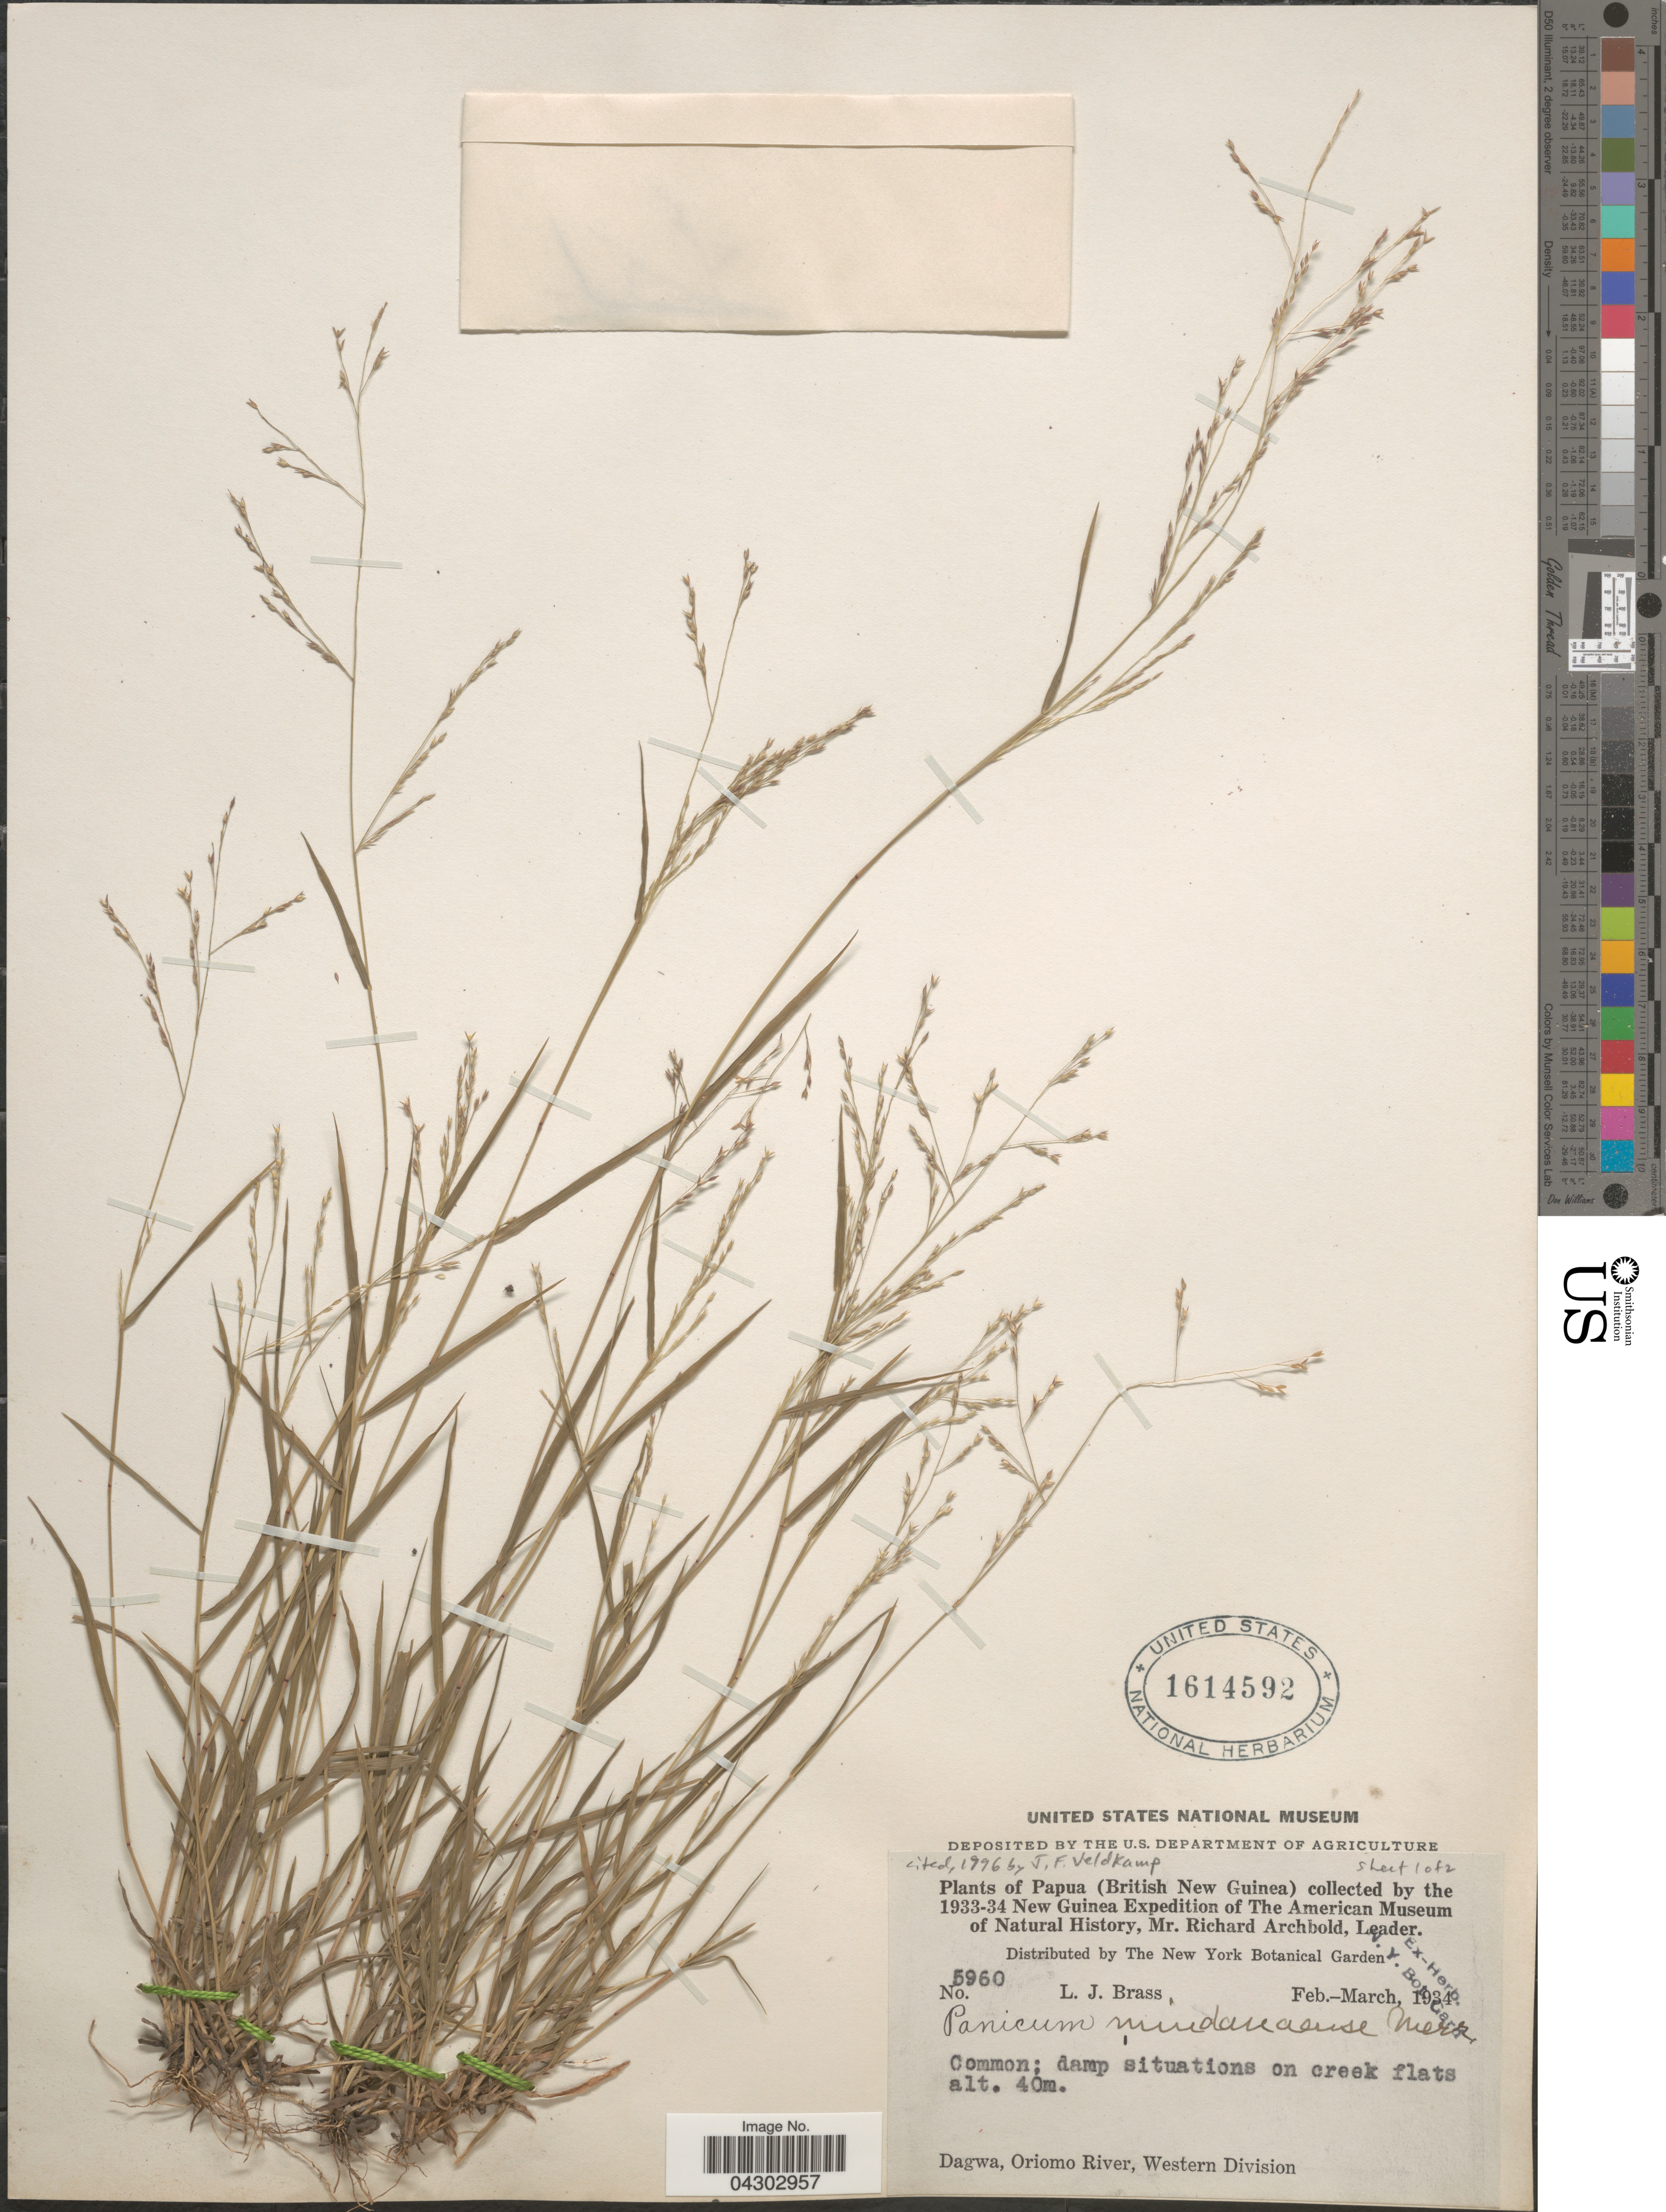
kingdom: Plantae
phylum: Tracheophyta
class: Liliopsida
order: Poales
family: Poaceae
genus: Panicum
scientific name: Panicum mindanaense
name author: Merr.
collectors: L. J. Brass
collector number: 5960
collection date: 1934-02/1934-03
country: Papua New Guinea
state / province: Manus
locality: Papua (British New Guinea). The 1933-34 New Guinea Expedition of The American Museum of Natural History. Dagwa, Oriomo River, Western Division.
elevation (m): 40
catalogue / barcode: US 1614592